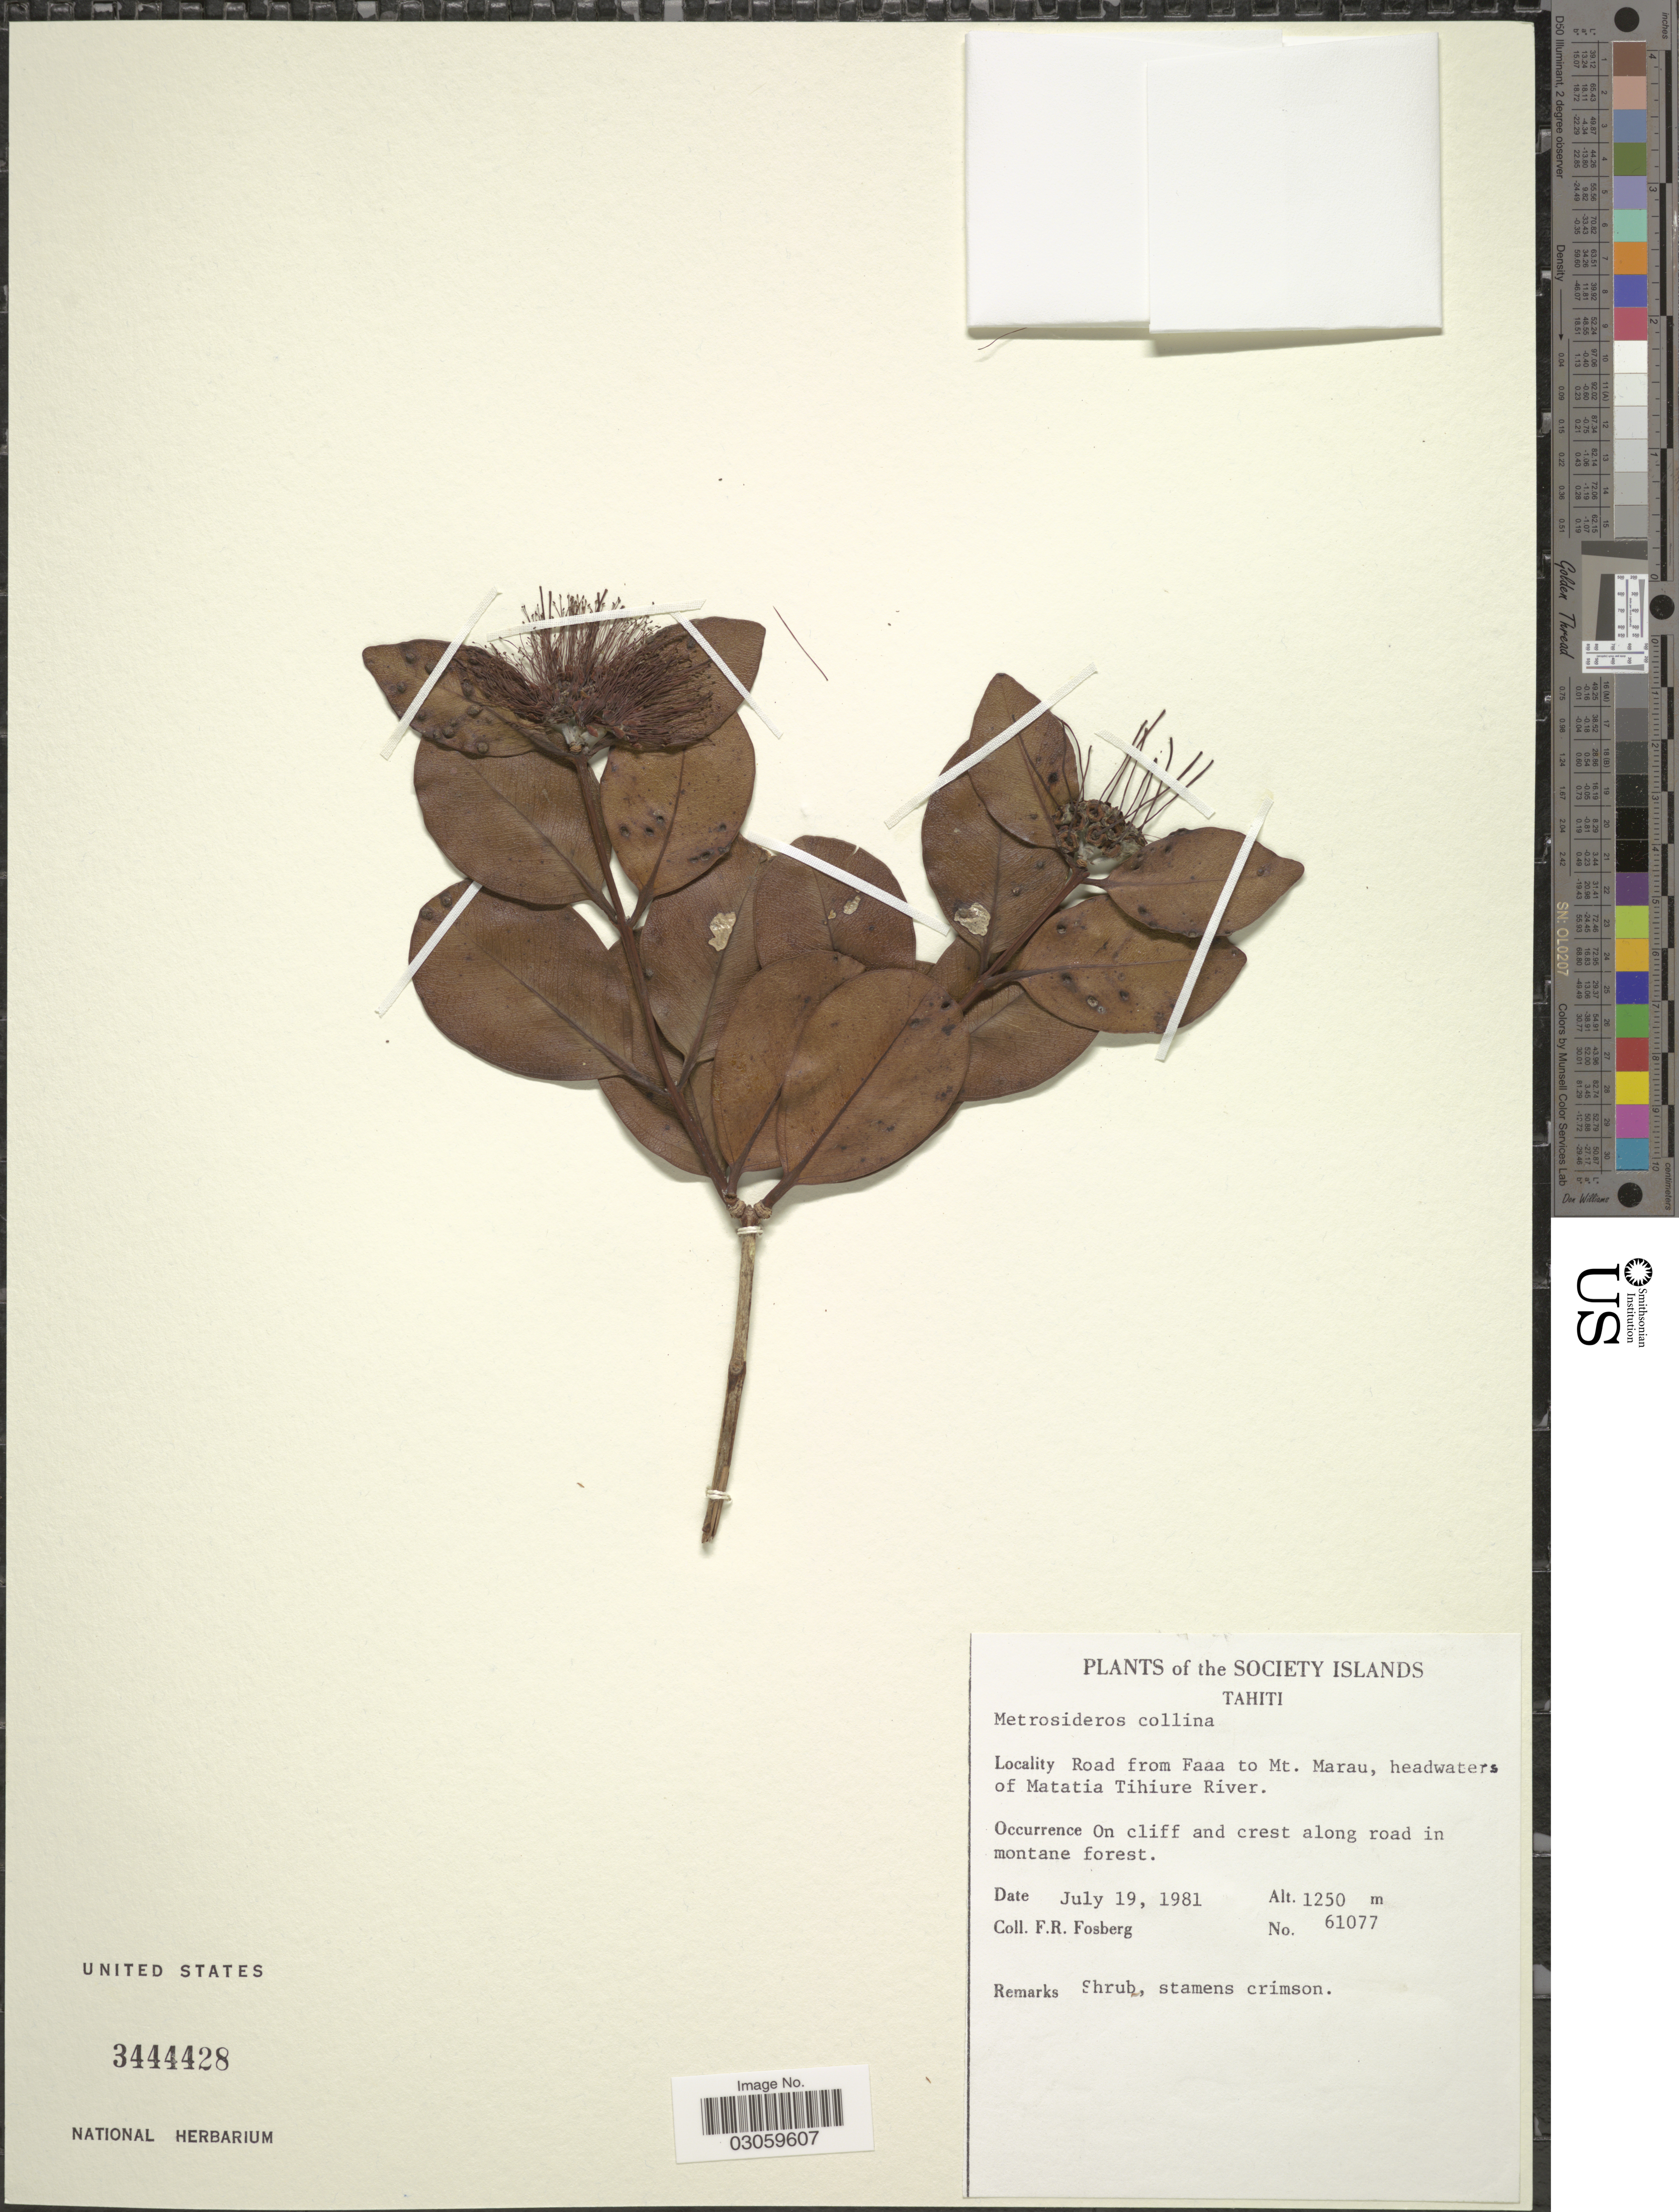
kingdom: Plantae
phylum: Tracheophyta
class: Magnoliopsida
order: Myrtales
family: Myrtaceae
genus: Metrosideros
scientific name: Metrosideros collina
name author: (J.R. Forst. & G. Forst.) A. Gray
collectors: F. R. Fosberg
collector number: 61077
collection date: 1981-07-19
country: French Polynesia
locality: Society Islands. Tahiti. Road from Faaa to Mt. Marau, headwaters of Matatia Tihiure River.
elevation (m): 1250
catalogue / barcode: US 3444428